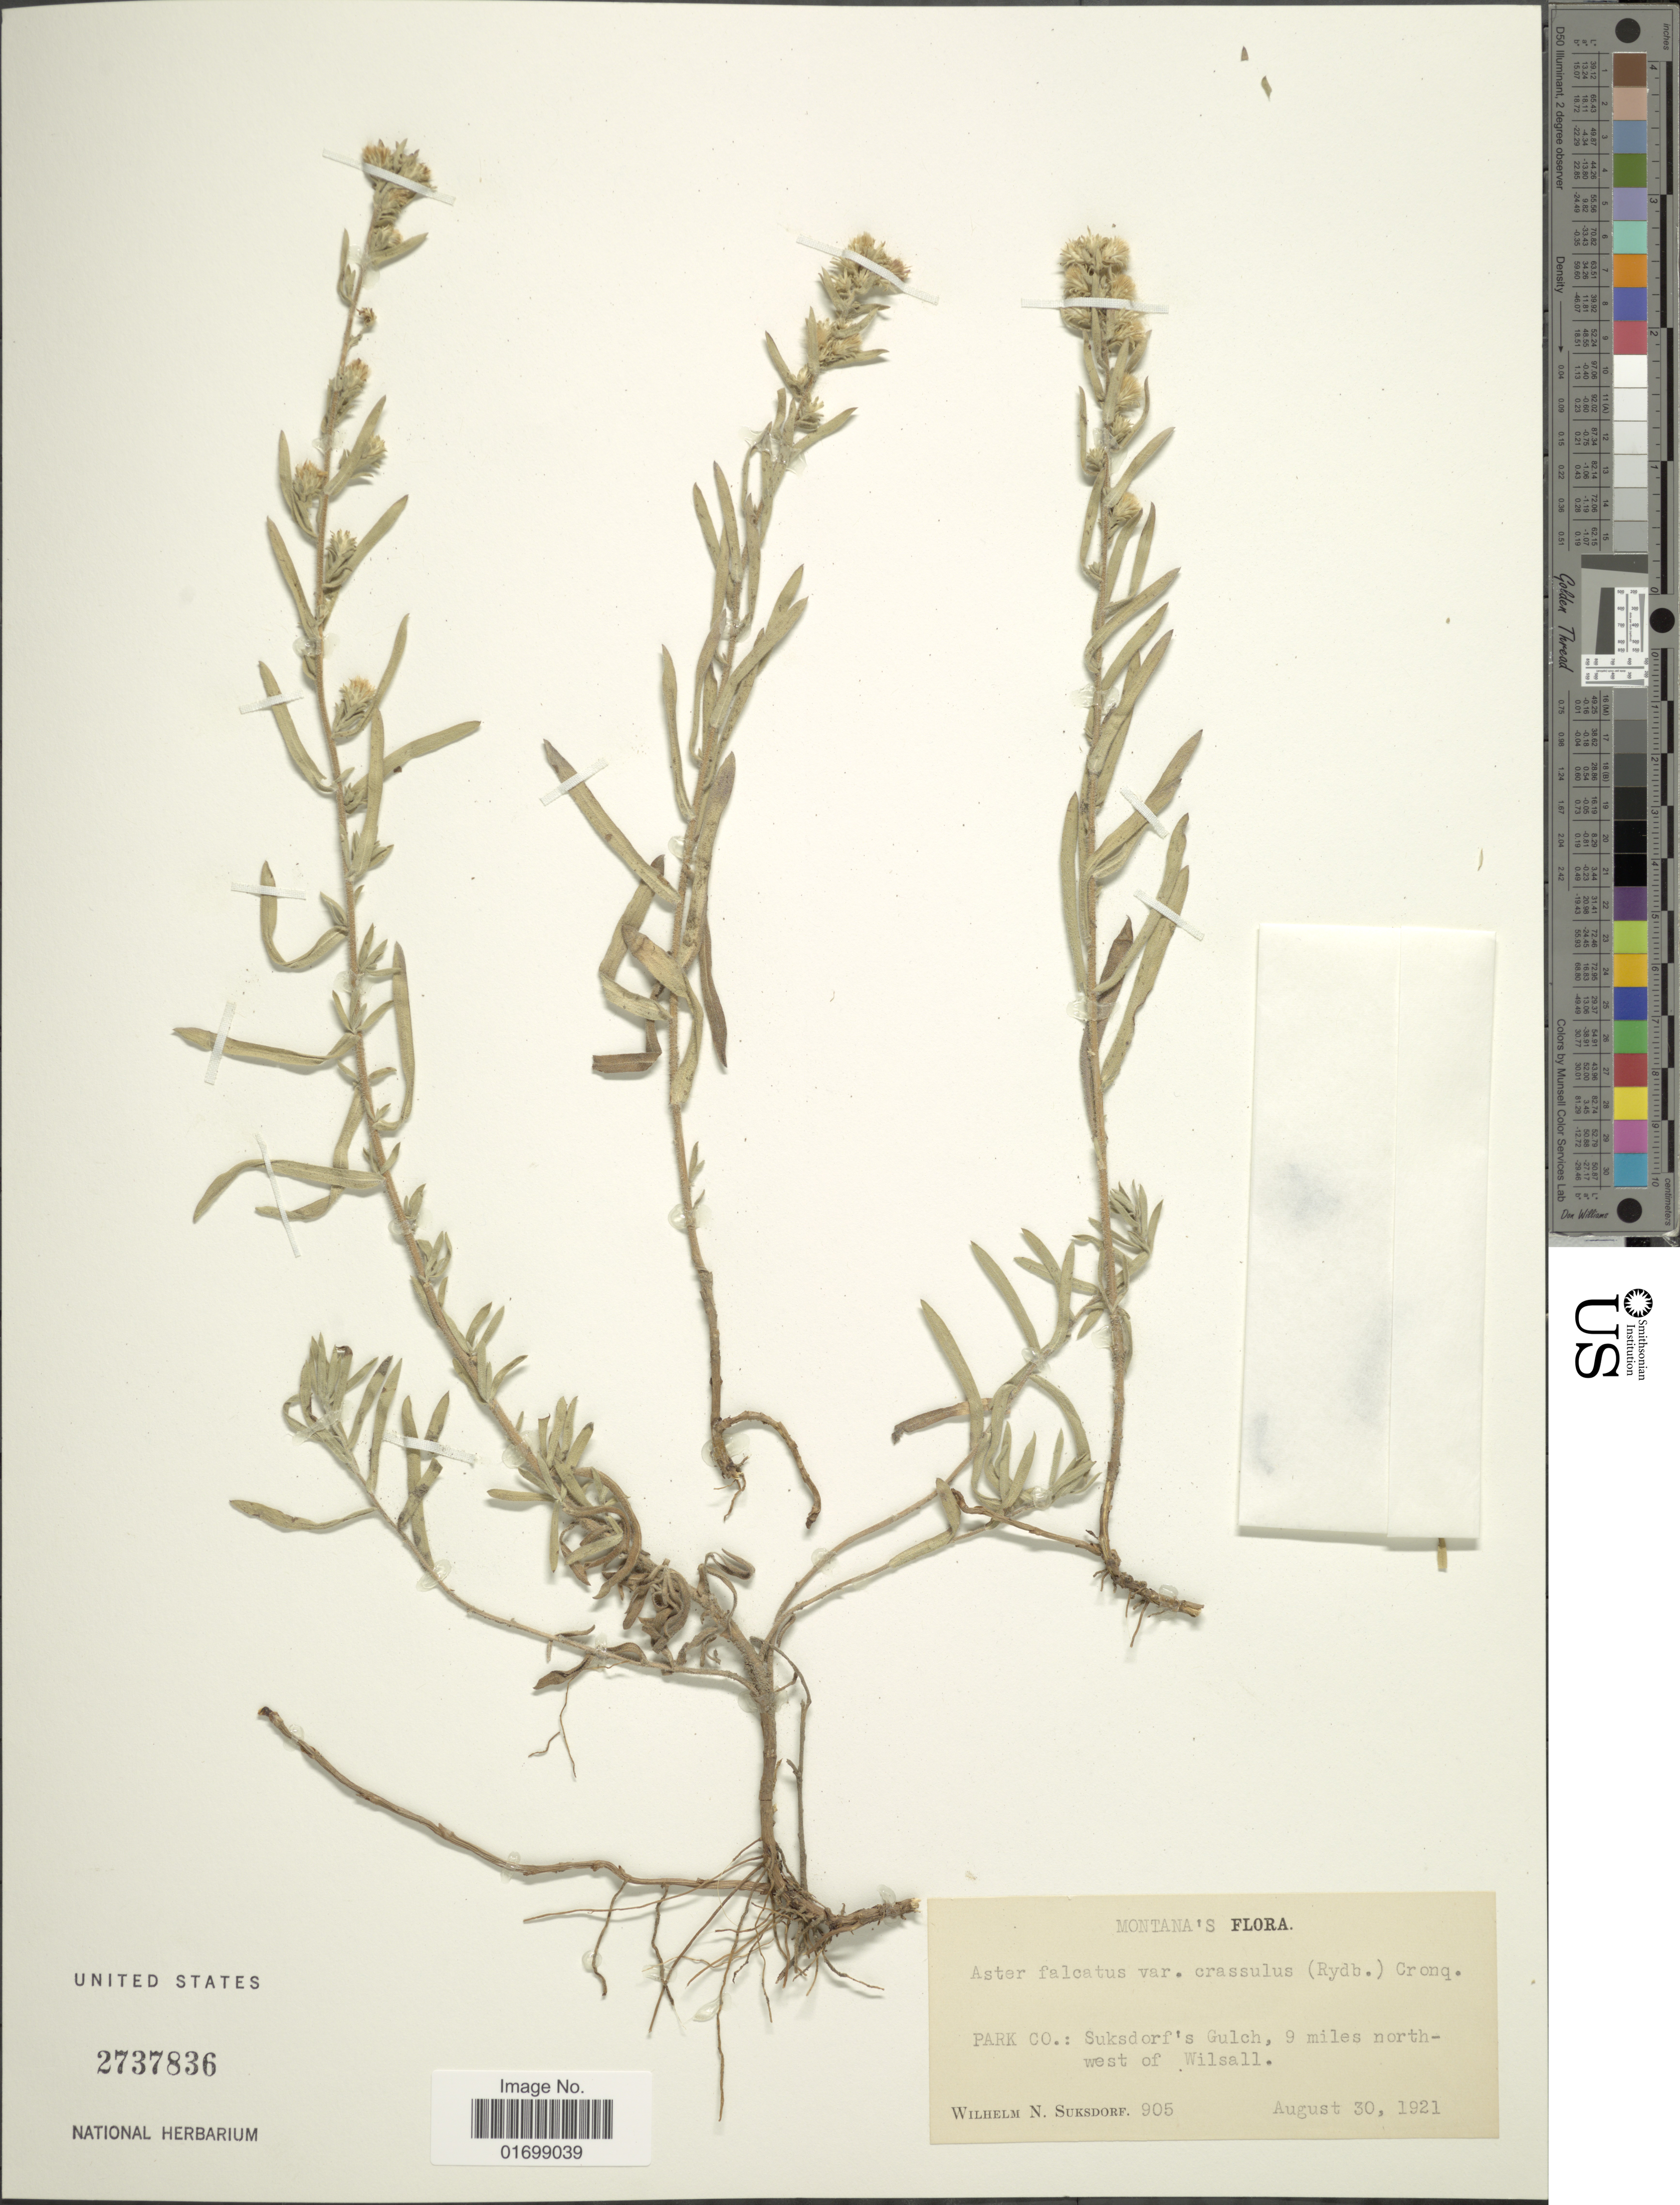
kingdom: Plantae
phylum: Tracheophyta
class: Magnoliopsida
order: Asterales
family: Asteraceae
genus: Symphyotrichum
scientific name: Symphyotrichum falcatum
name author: (Lindl. ex Lindl.) G.L. Nesom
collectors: W. N. Suksdorf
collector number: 905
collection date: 1921-08-30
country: United States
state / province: Montana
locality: Park County: Jackrabbit Gulch, 9 miles northwest ofWilsall.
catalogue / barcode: US 2737836